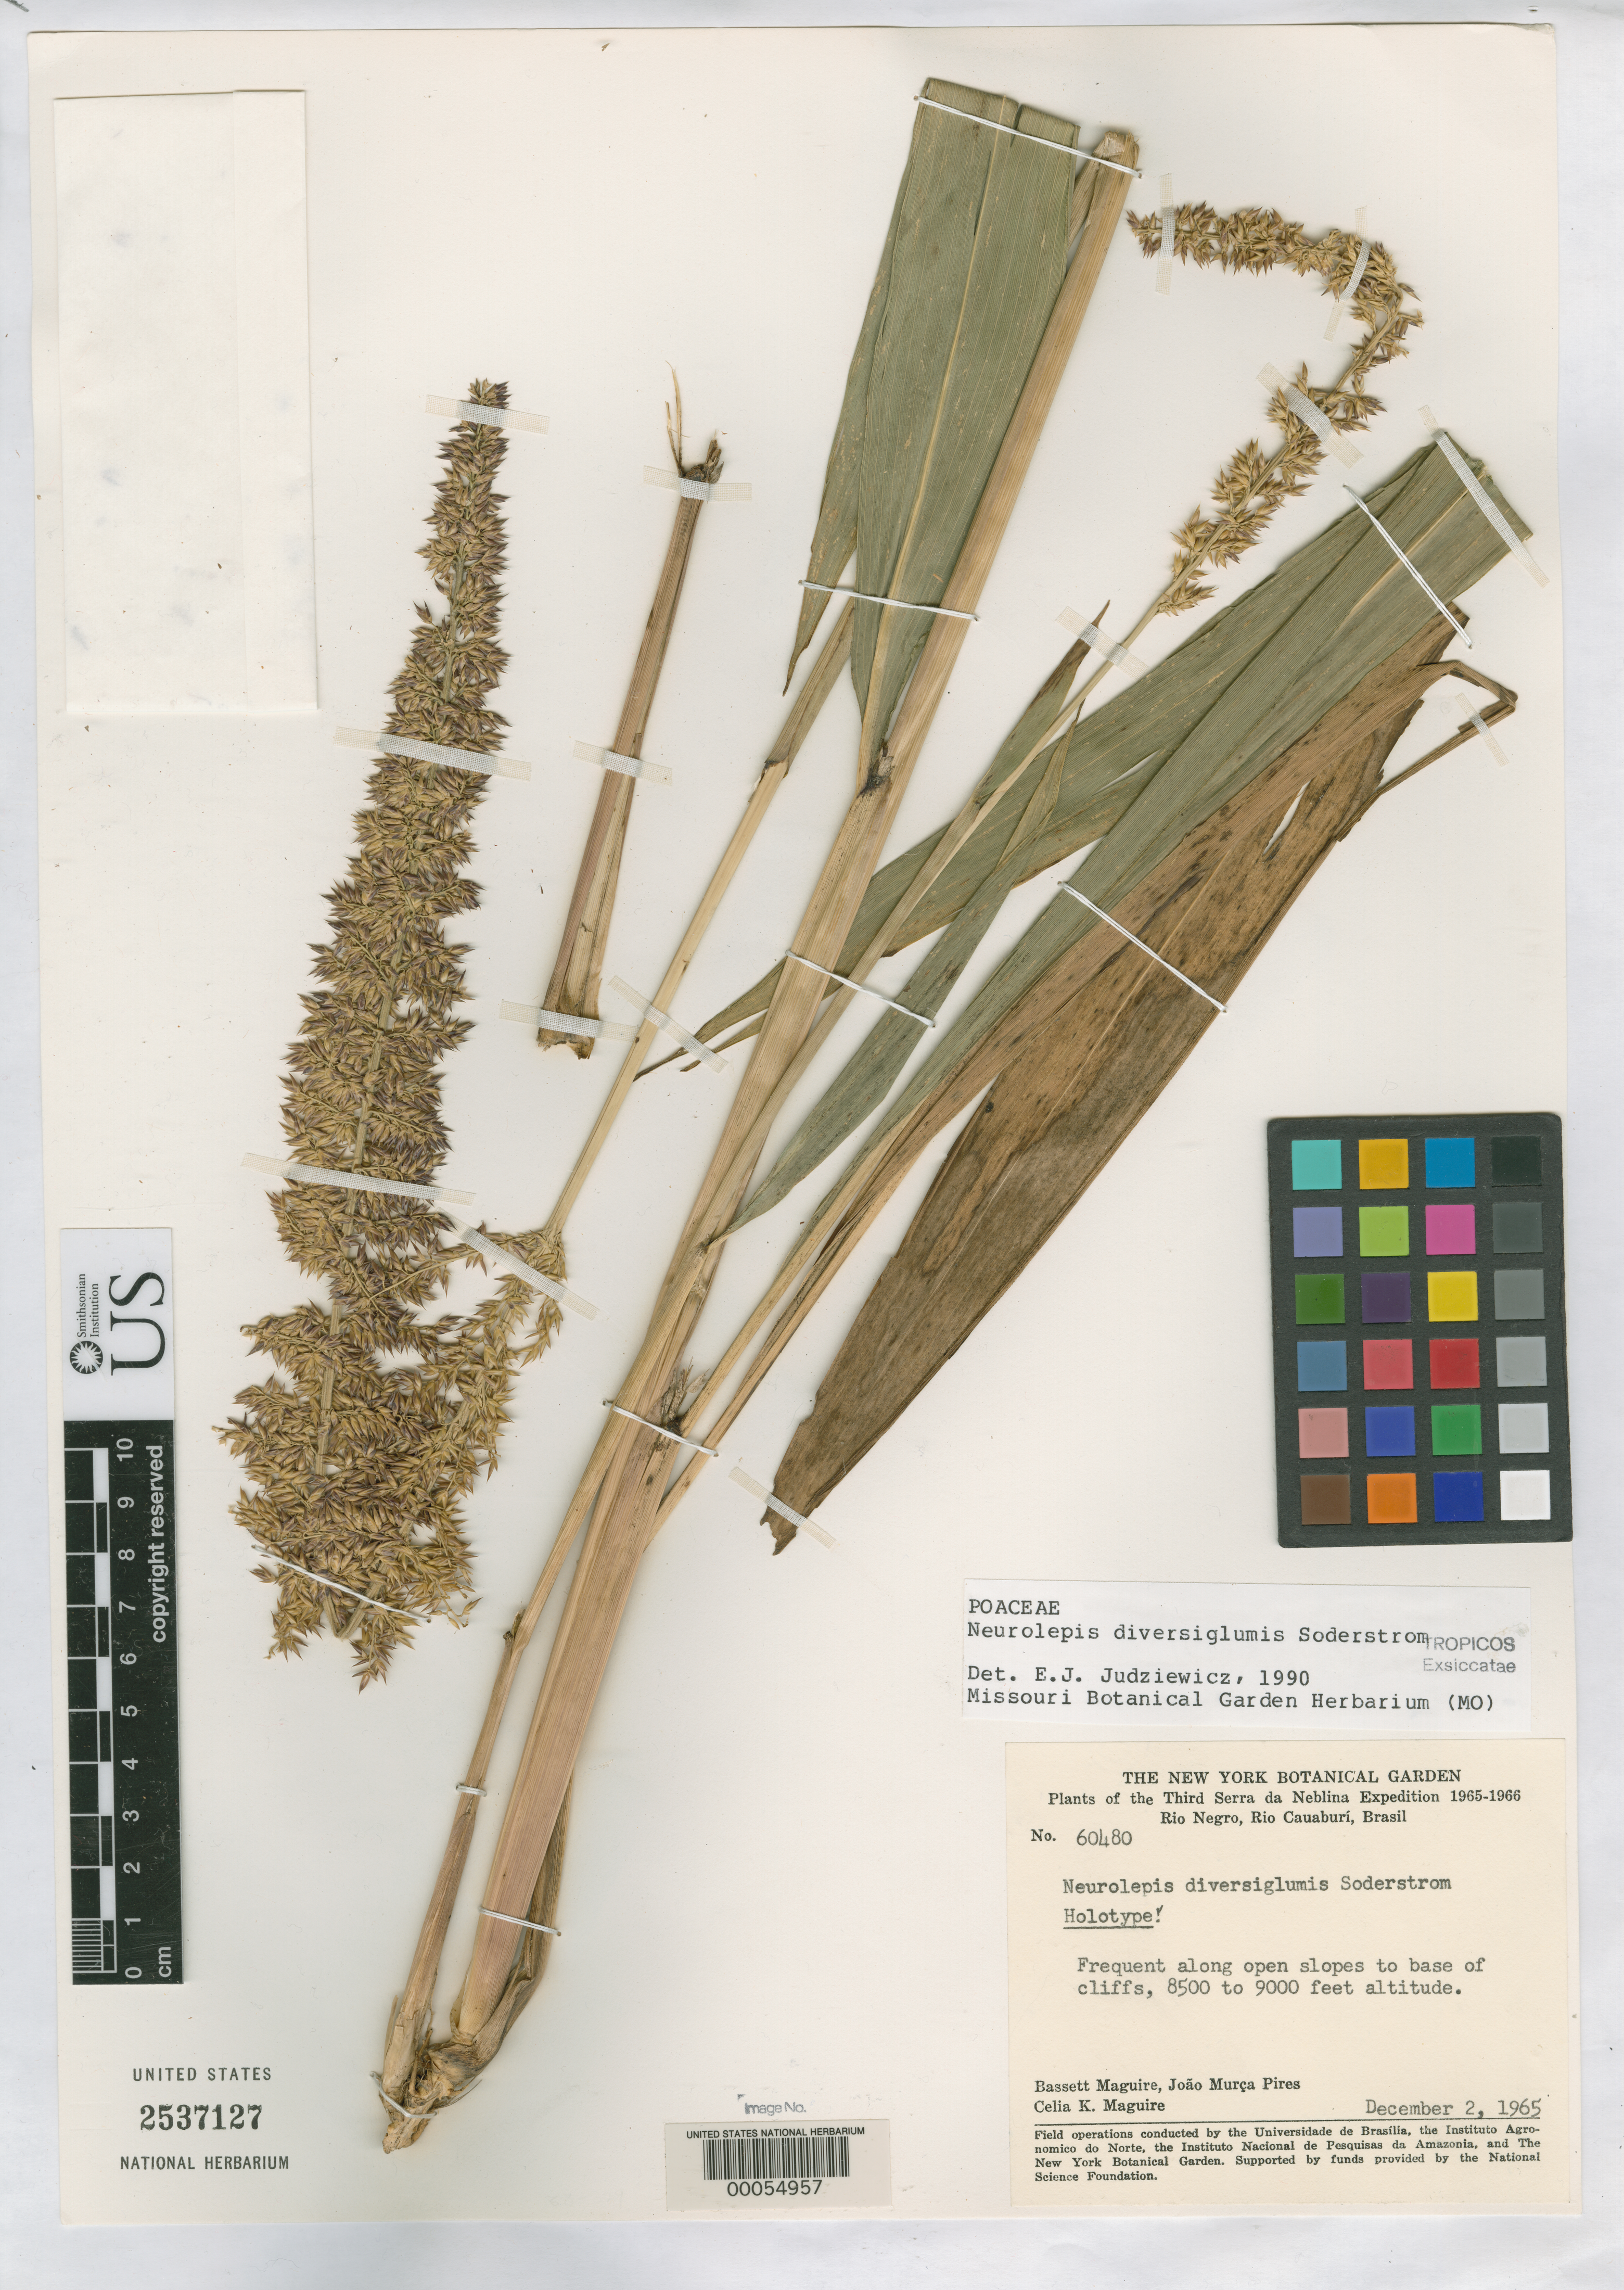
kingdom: Plantae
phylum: Tracheophyta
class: Liliopsida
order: Poales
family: Poaceae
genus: Neurolepis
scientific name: Neurolepis diversiglumis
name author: Soderstr. in Maguire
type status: Holotype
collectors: B. Maguire, J. M. Pires & C. K. Maguire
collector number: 60480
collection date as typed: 02 Dec 1965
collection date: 1965-12-02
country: Brazil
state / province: Amazonas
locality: Rio Negro, Rio Cauaburi, Serra da Neblina.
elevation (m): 2591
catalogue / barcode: US 2537127